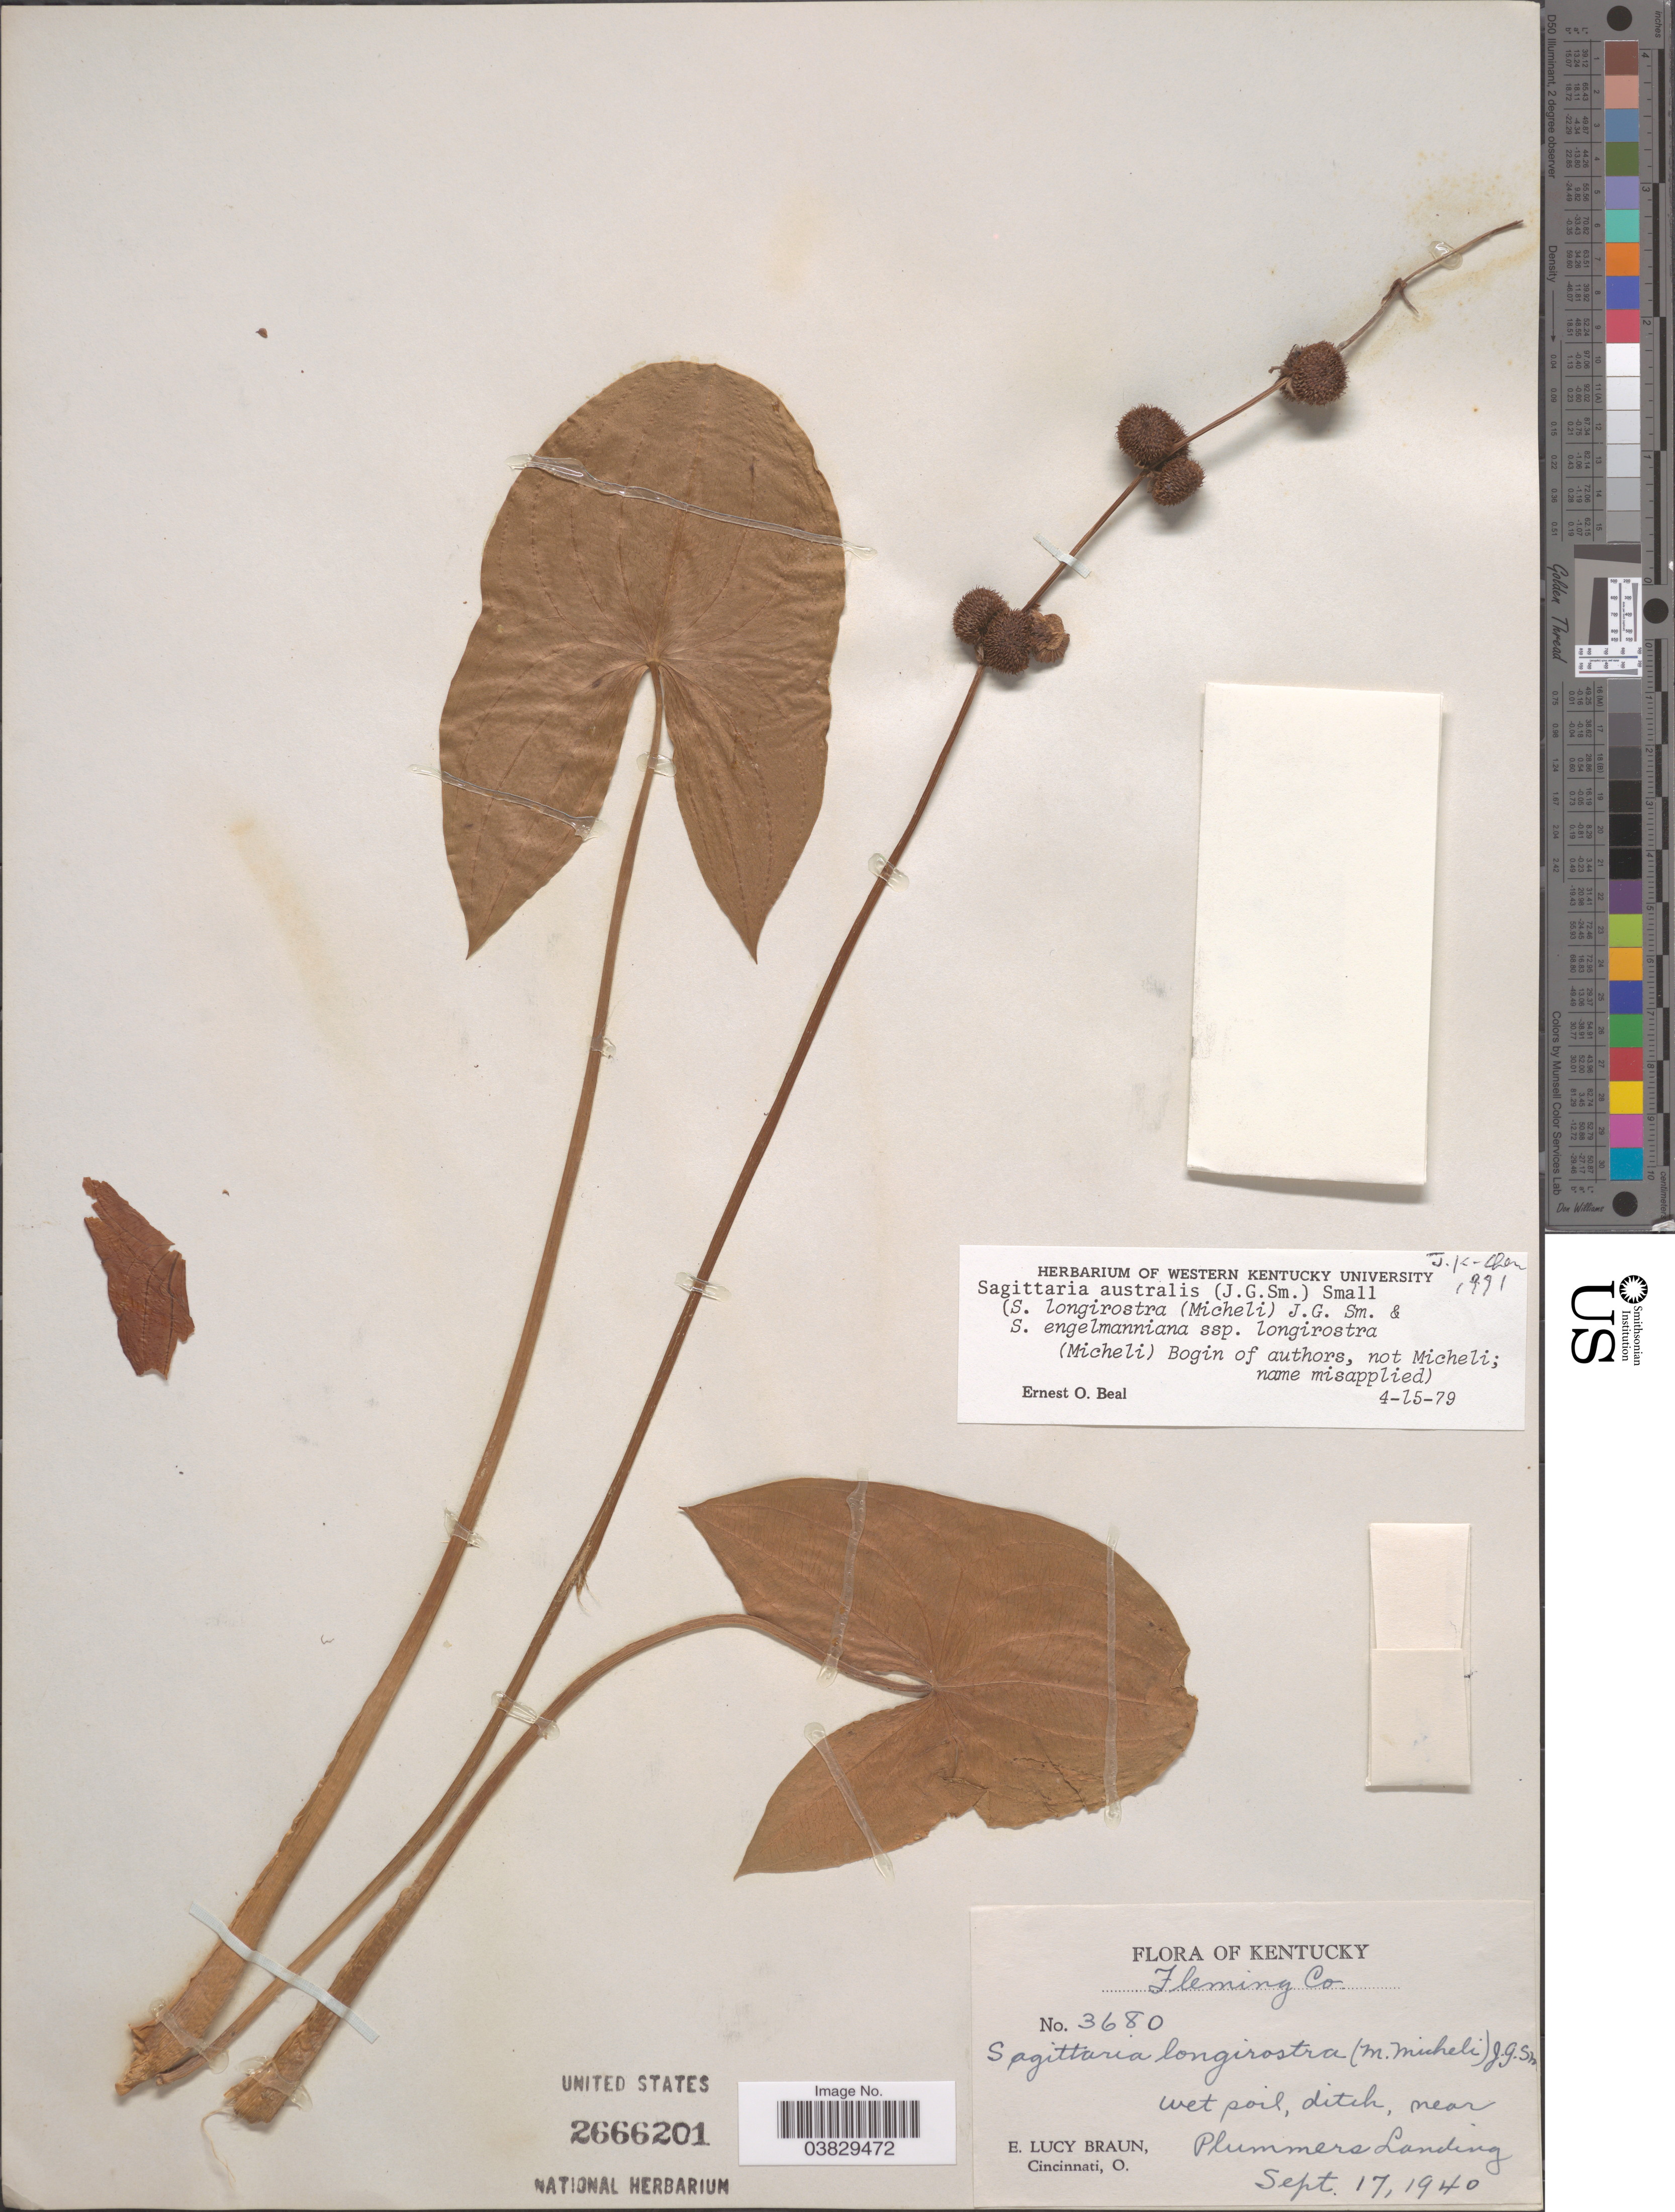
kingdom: Plantae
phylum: Tracheophyta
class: Liliopsida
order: Alismatales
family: Alismataceae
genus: Sagittaria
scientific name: Sagittaria australis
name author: (J.G. Sm. ex C. Mohr) Small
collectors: E. L. Braun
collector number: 3680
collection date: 1940-09-17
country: United States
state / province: Kentucky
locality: Fleming Co. Near Plummers Landing.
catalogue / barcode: US 2666201